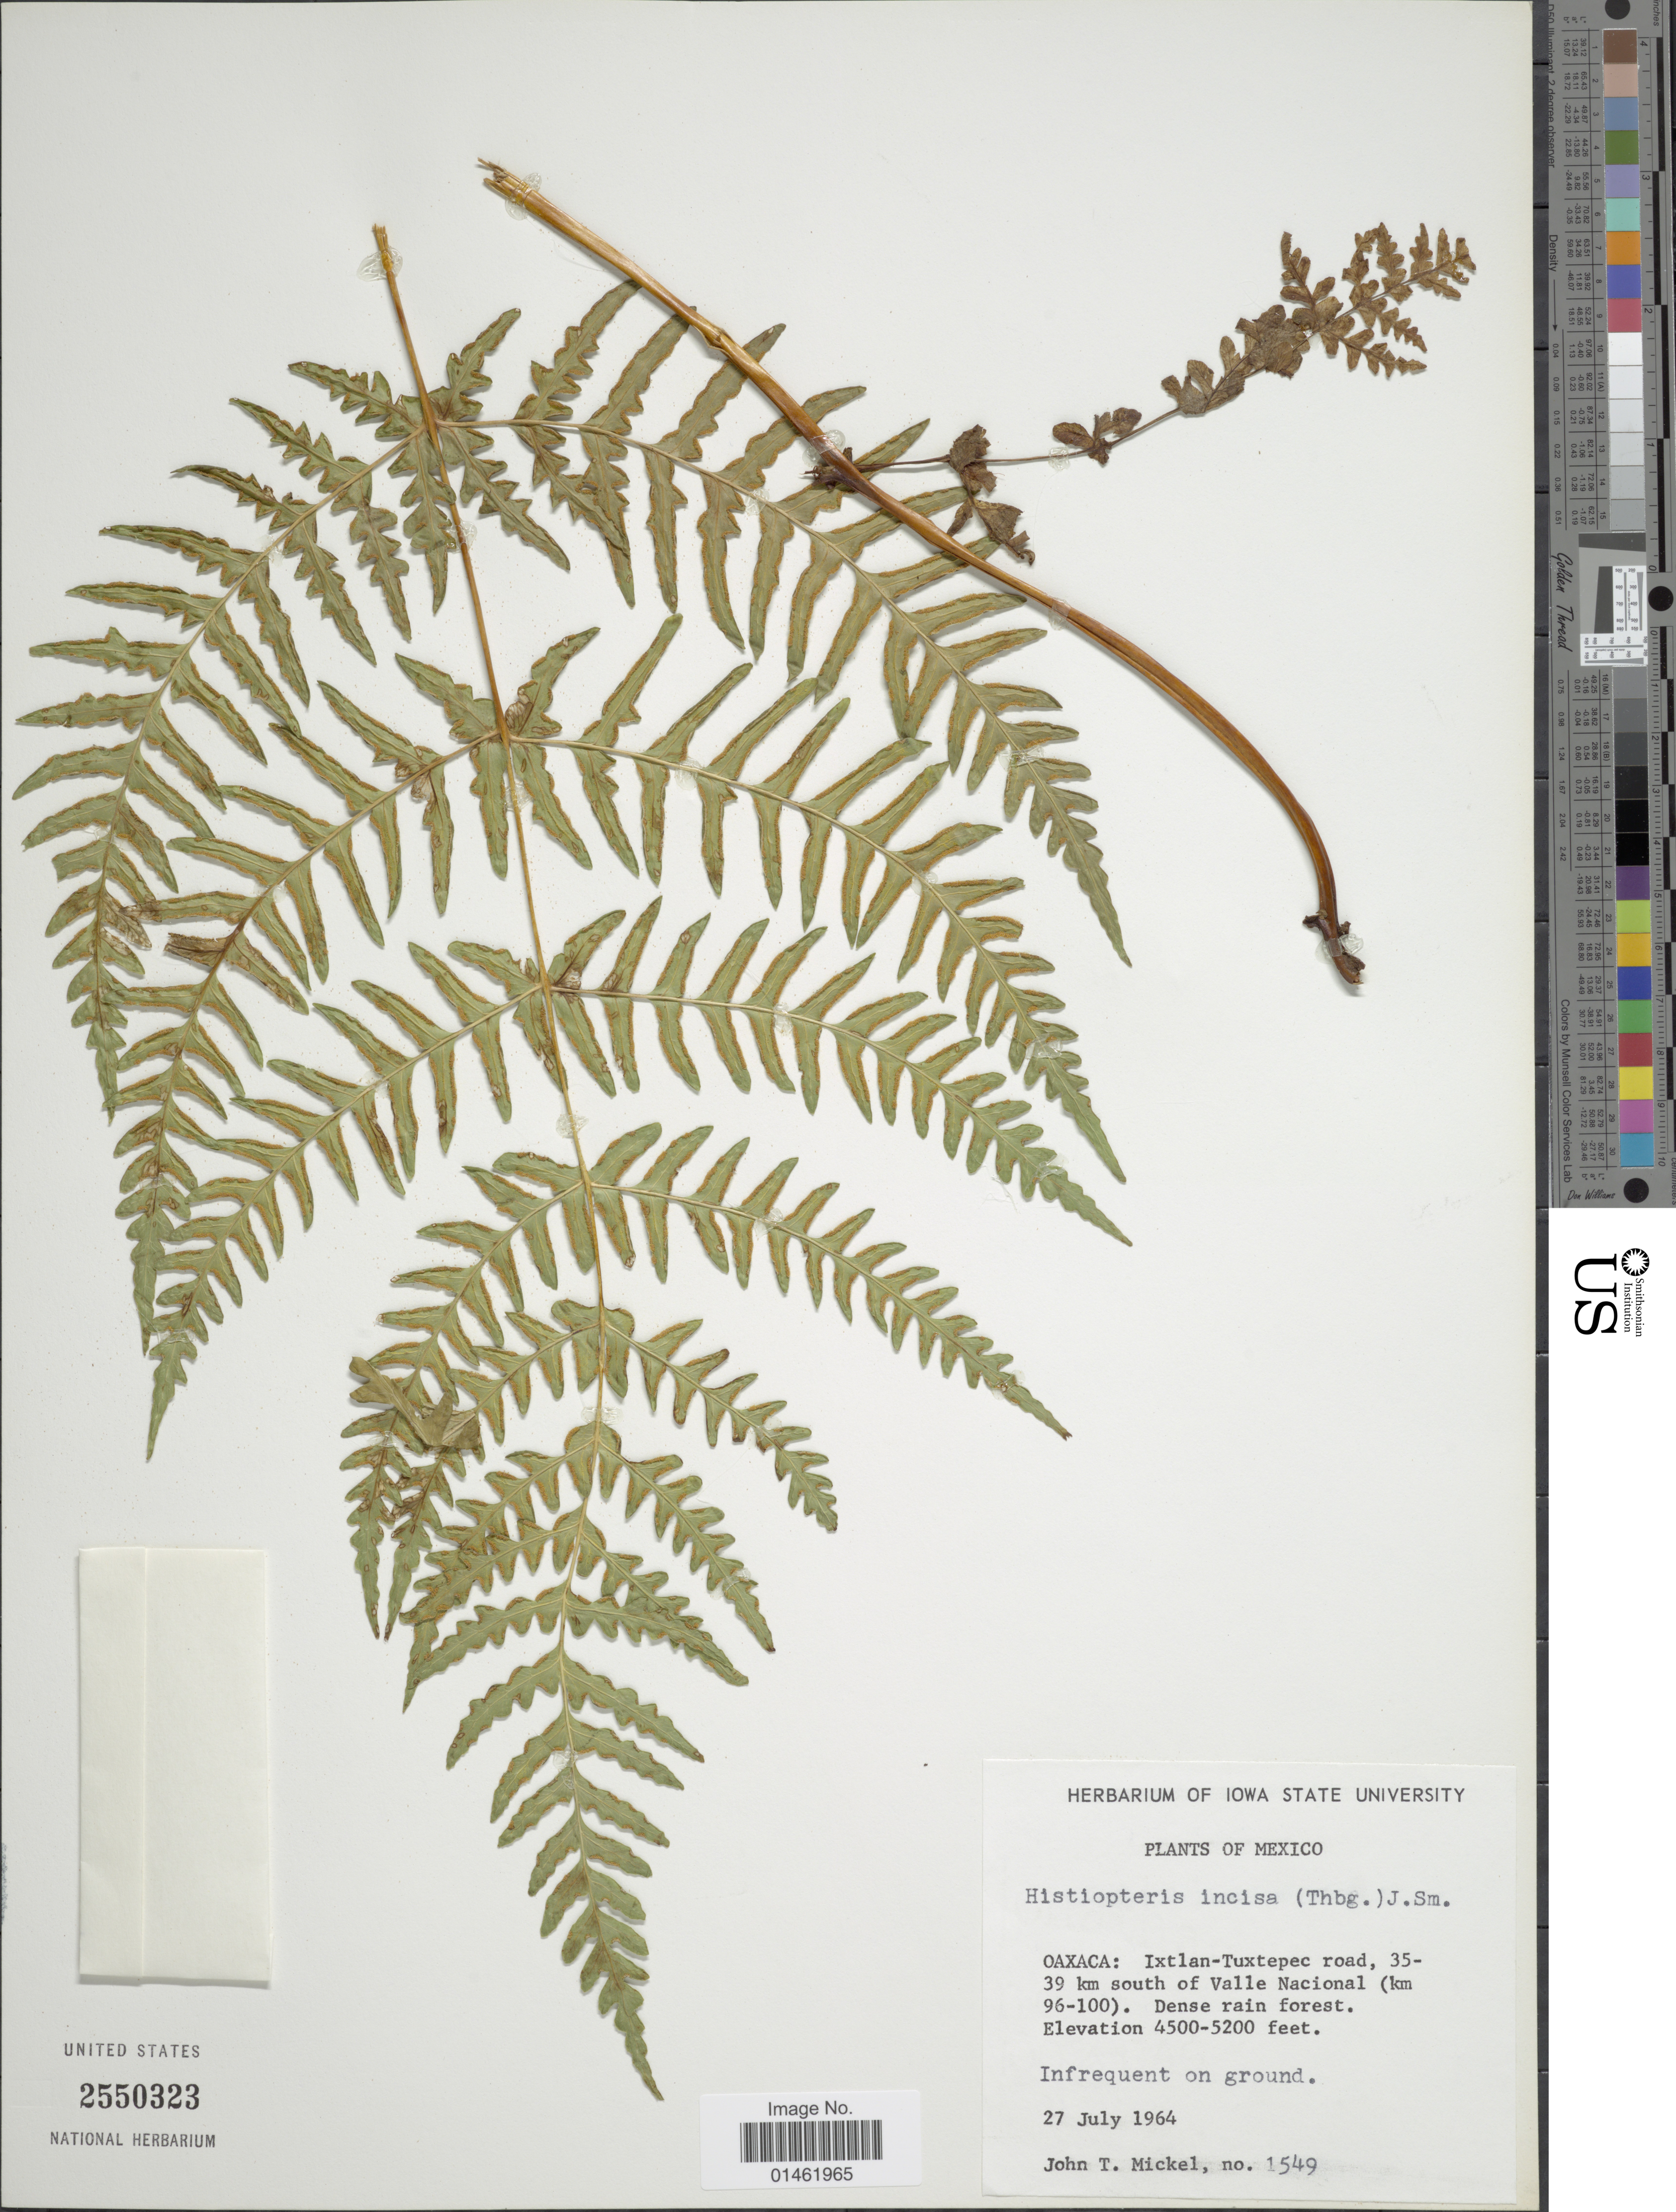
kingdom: Plantae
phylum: Tracheophyta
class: Polypodiopsida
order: Polypodiales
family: Dennstaedtiaceae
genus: Histiopteris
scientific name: Histiopteris incisa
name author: (Thunb.) J. Sm.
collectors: J. T. Mickel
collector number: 1549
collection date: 1964-07-27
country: Mexico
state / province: Oaxaca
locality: Oaxaca: Ixtlan-Tuxtepec road, 35-39 km south of Valle Nacional(km 96-100), dense rain forest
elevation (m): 1372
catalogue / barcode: US 2550323